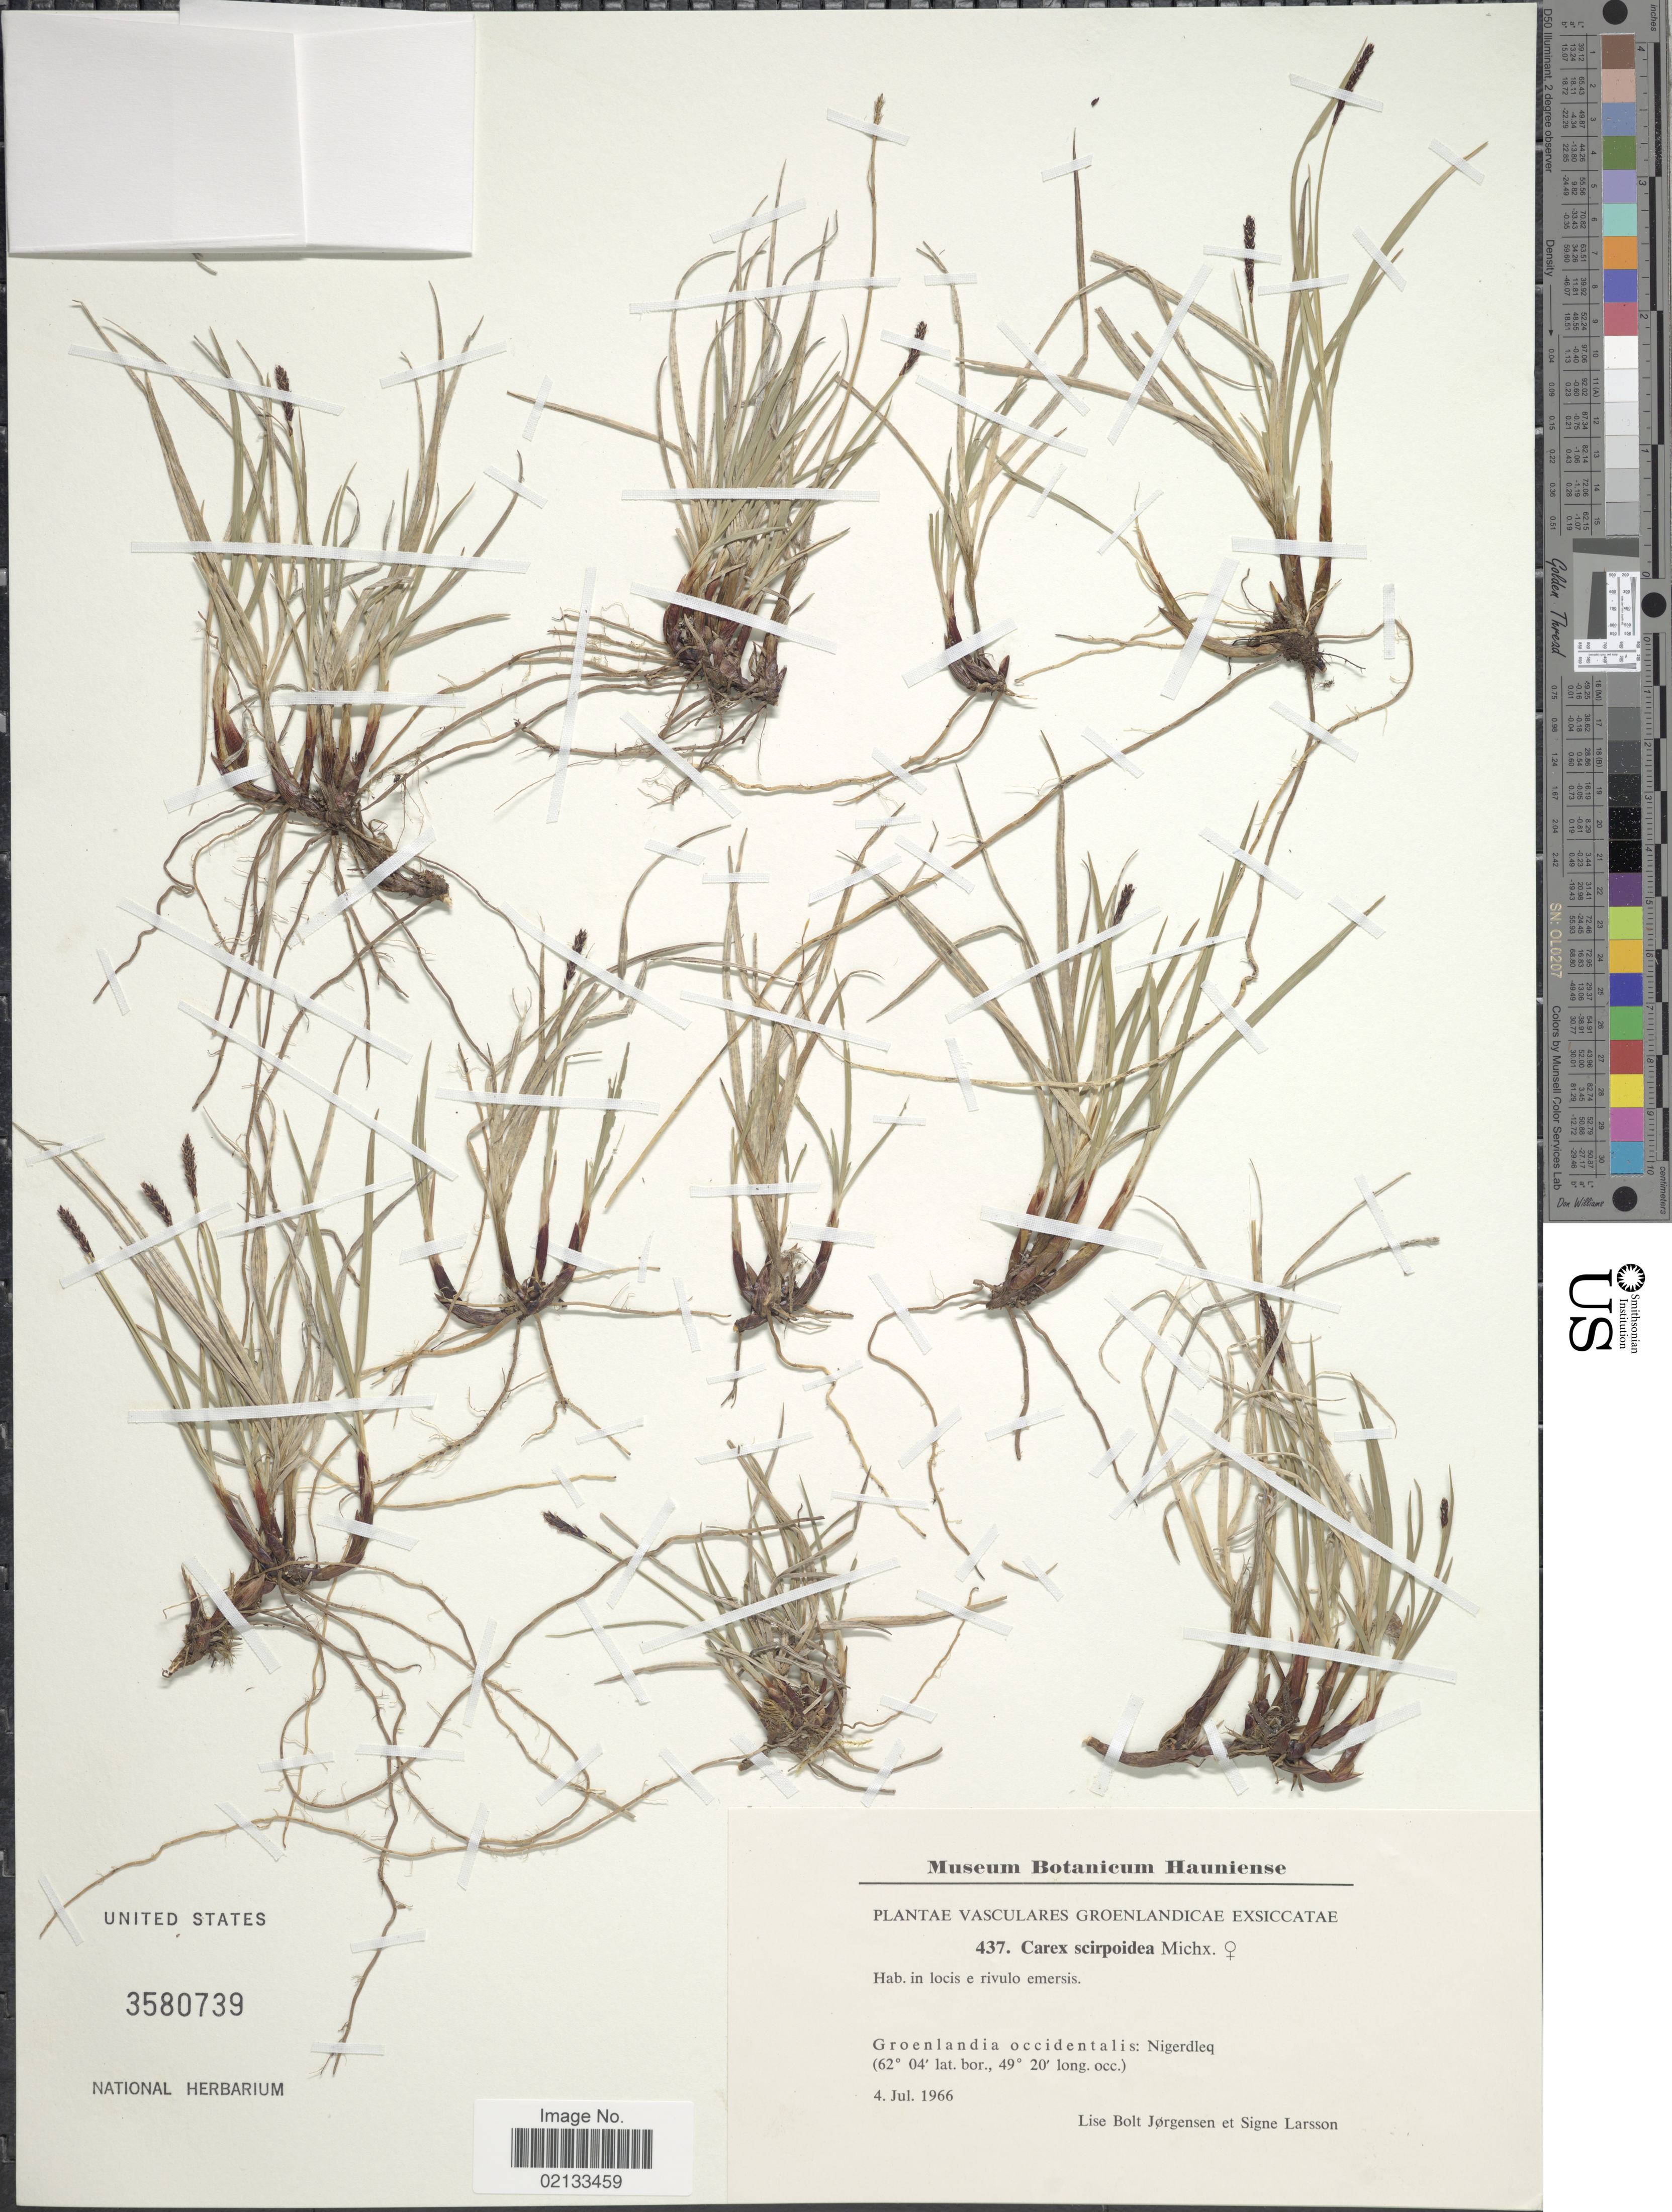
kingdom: Plantae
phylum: Tracheophyta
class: Liliopsida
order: Poales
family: Cyperaceae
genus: Carex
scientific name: Carex scirpoidea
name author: Michx.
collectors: L. B. Jørgensen & S. Larsson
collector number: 437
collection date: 1966-07-04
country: Greenland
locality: In loics e rivulo emersis, Groenlandia occidentalis: Nigerdleq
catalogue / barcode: US 3580739